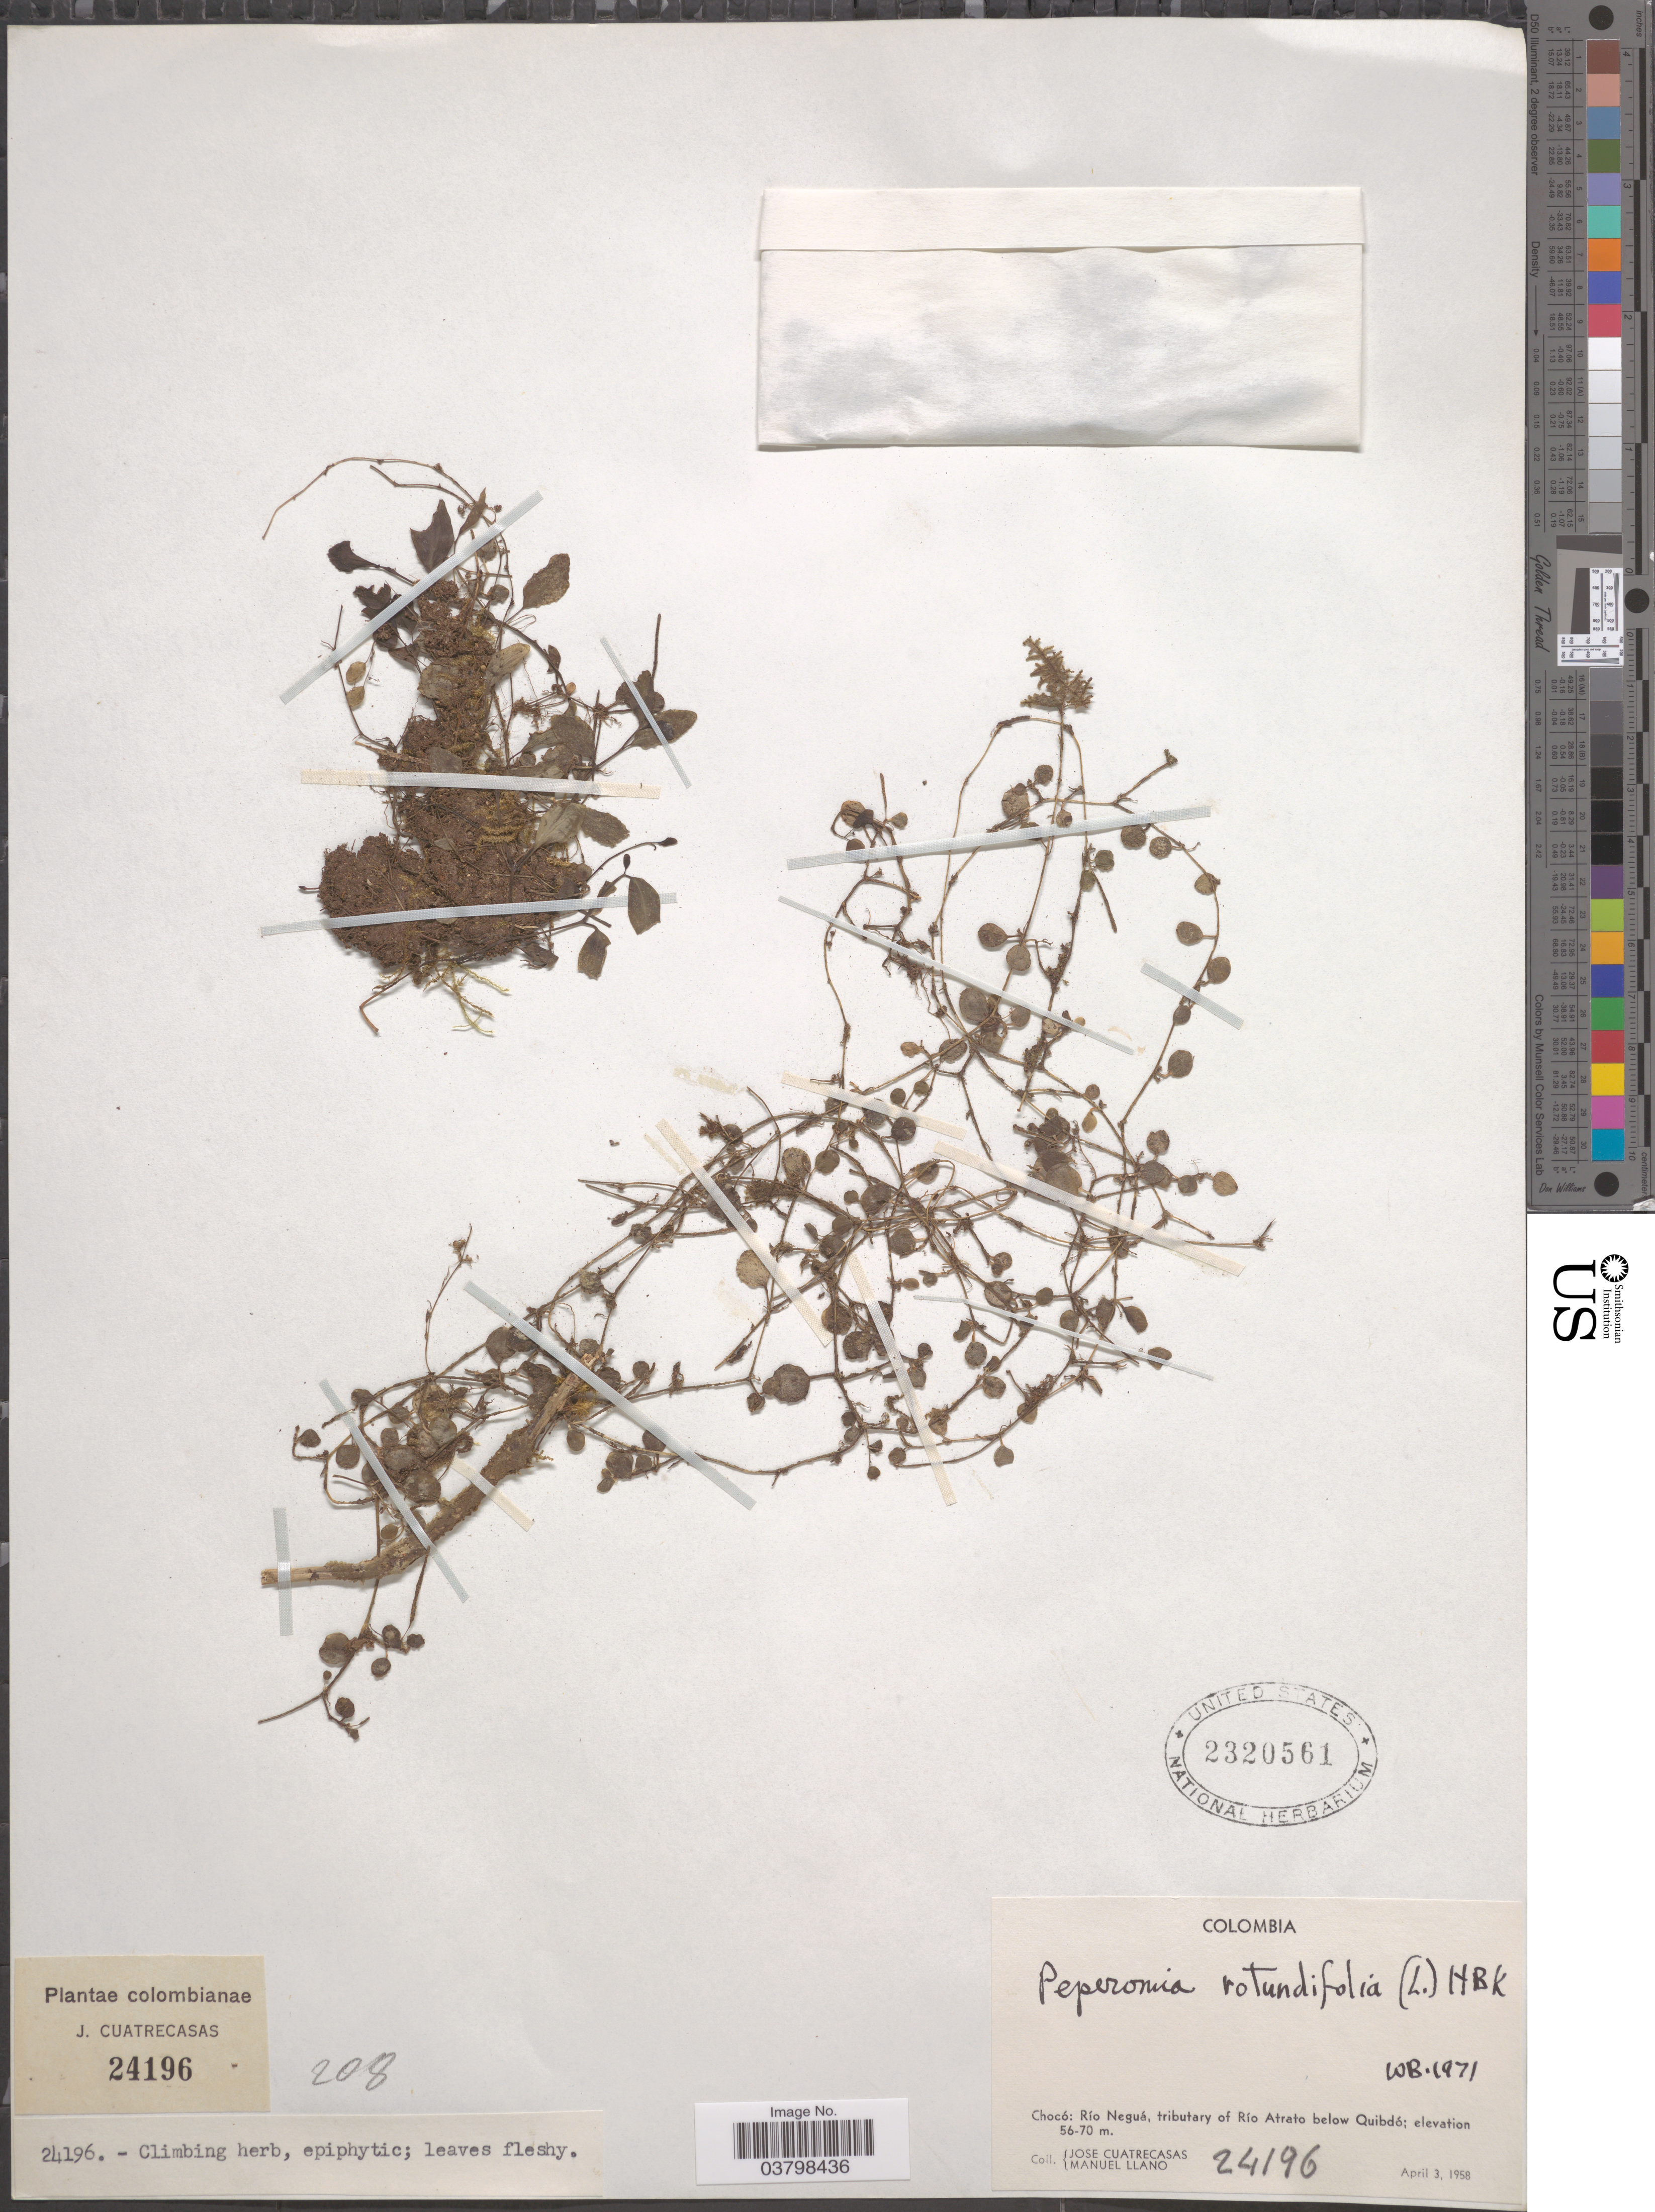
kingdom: Plantae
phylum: Tracheophyta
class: Magnoliopsida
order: Piperales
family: Piperaceae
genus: Peperomia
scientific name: Peperomia rotundifolia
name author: (L.) Kunth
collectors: J. Cuatrecasas & M. Llano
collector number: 24196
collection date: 1958-04-03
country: Colombia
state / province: Chocó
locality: Río Neguá, tributary of Río Atrato below Quibdó.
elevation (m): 56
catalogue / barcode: US 2320561